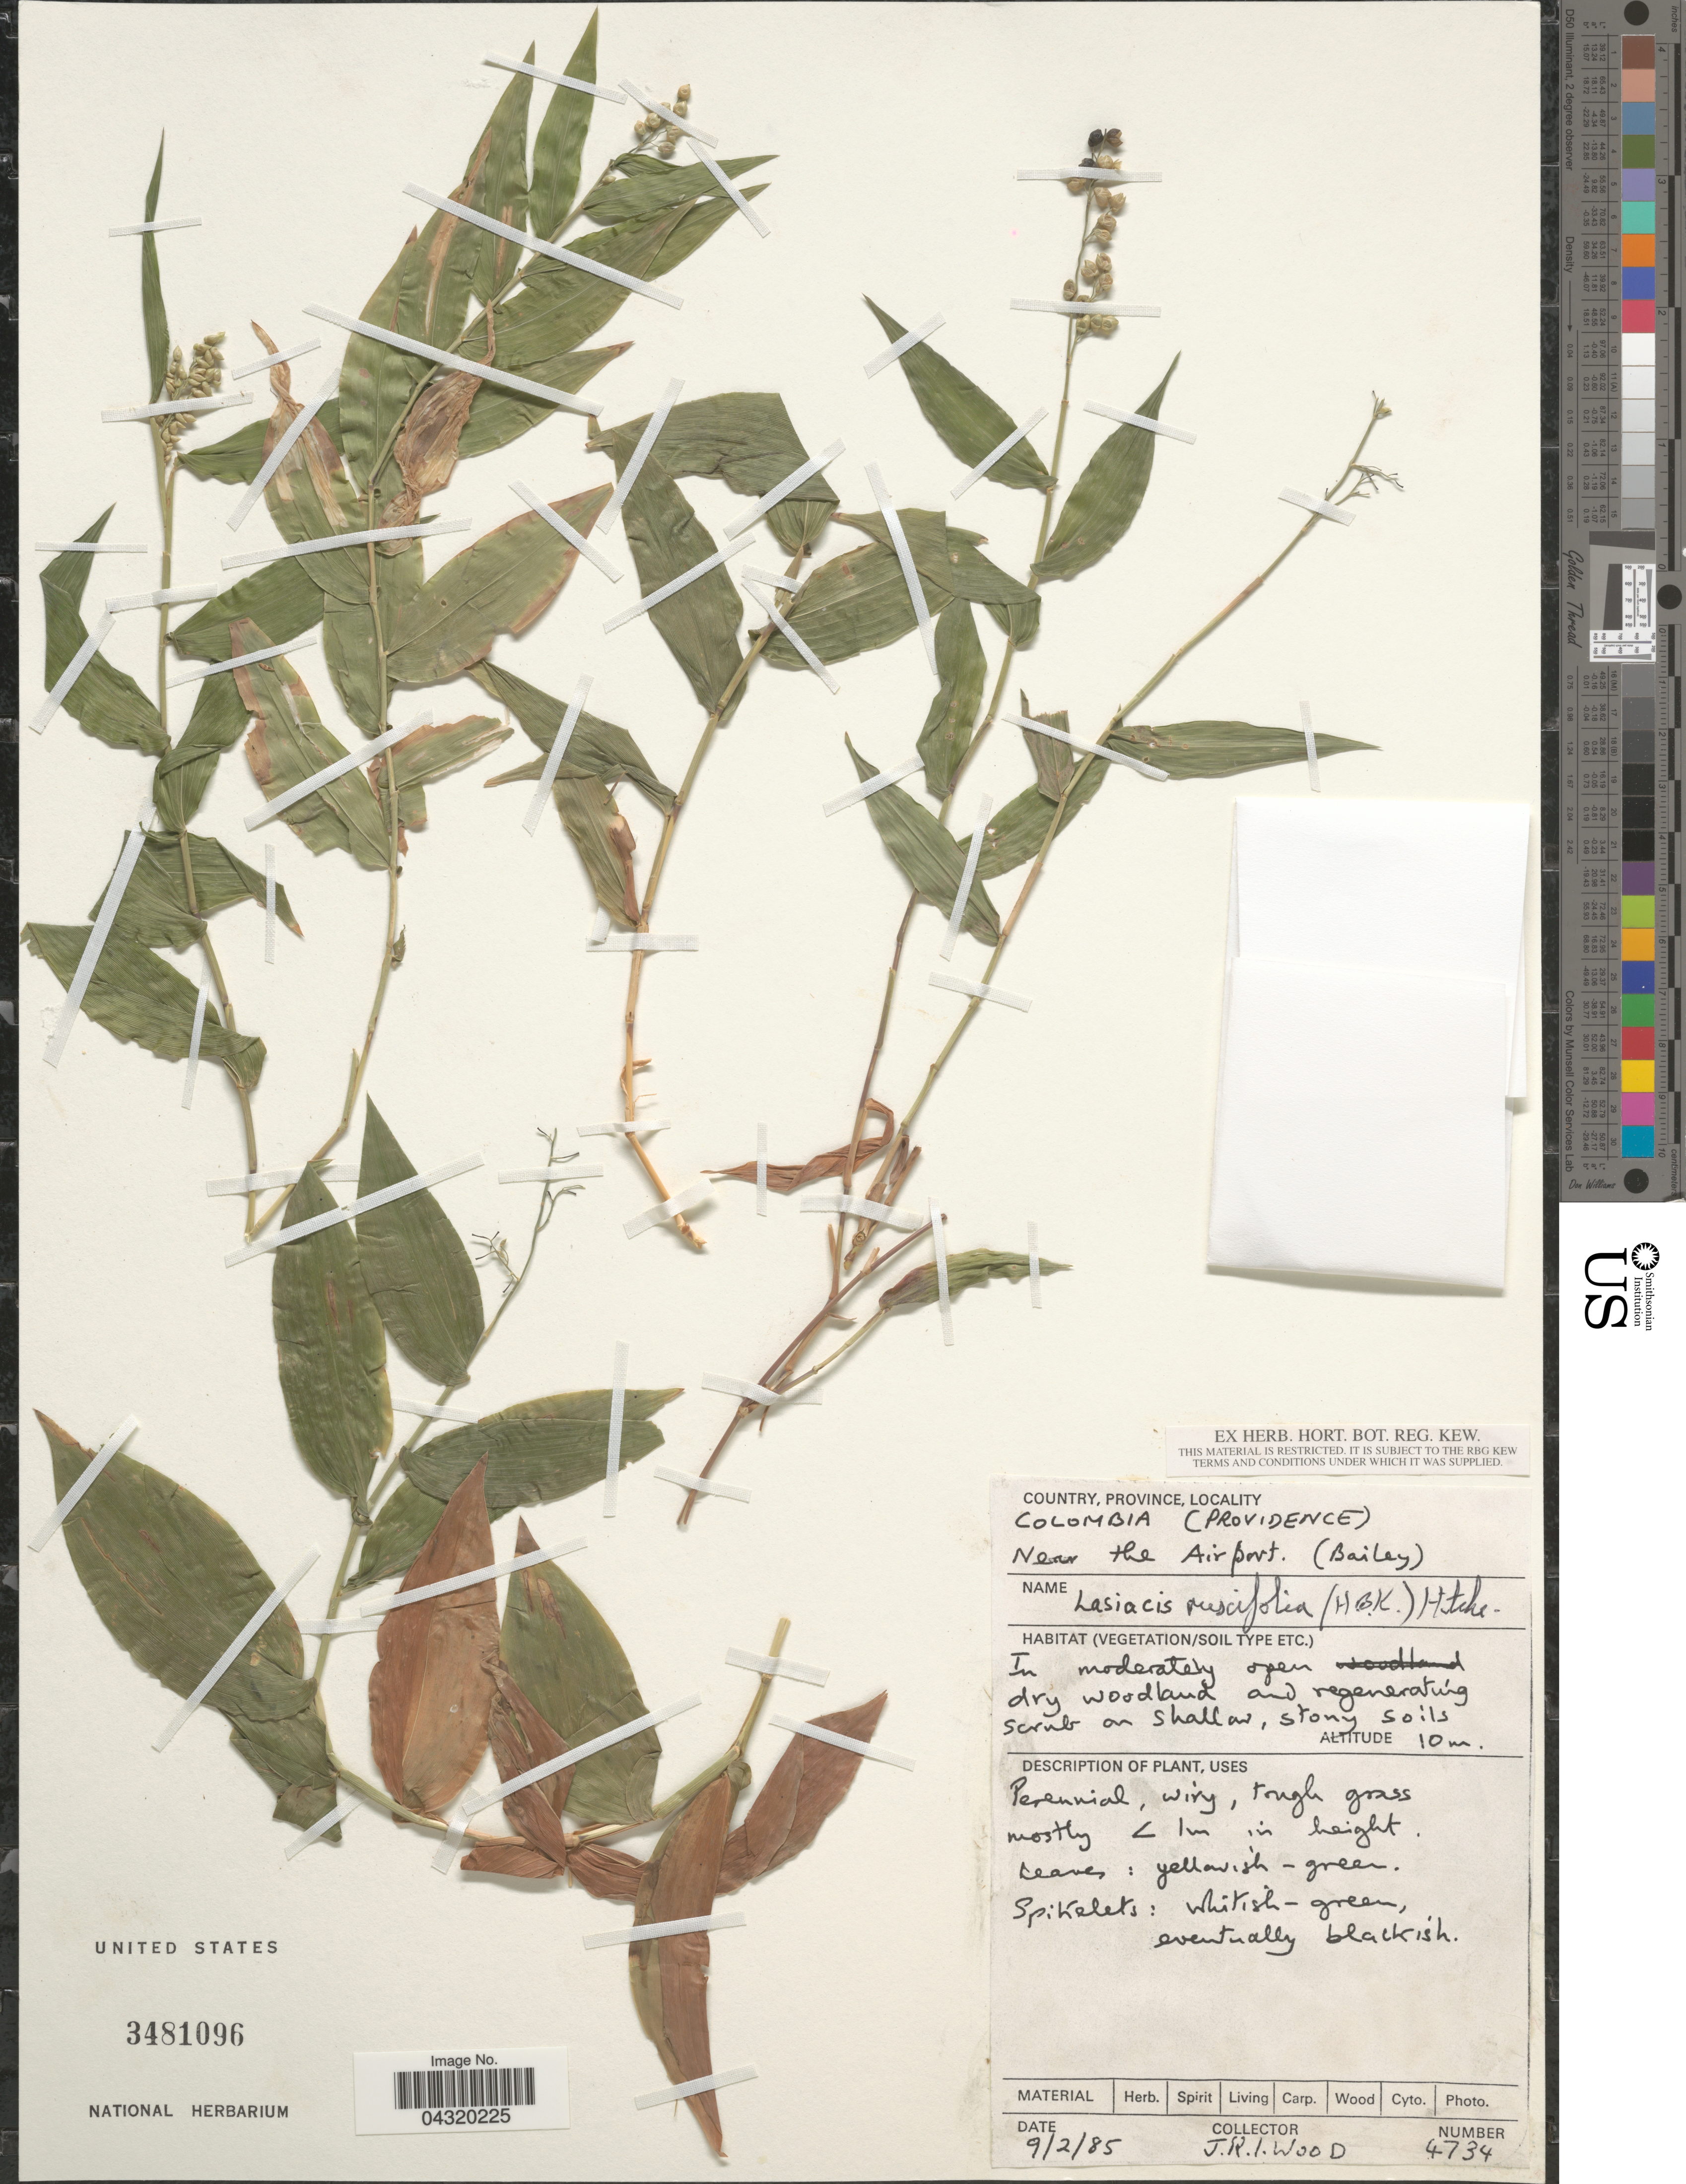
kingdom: Plantae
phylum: Tracheophyta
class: Liliopsida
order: Poales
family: Poaceae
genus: Lasiacis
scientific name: Lasiacis ruscifolia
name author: (Kunth) Hitchc.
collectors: J. R. I. Wood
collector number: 4734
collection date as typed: Transcribed d/m/y: 9/2/85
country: Colombia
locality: Providence. Near the airport (Bailey).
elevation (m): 10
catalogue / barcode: US 3481096